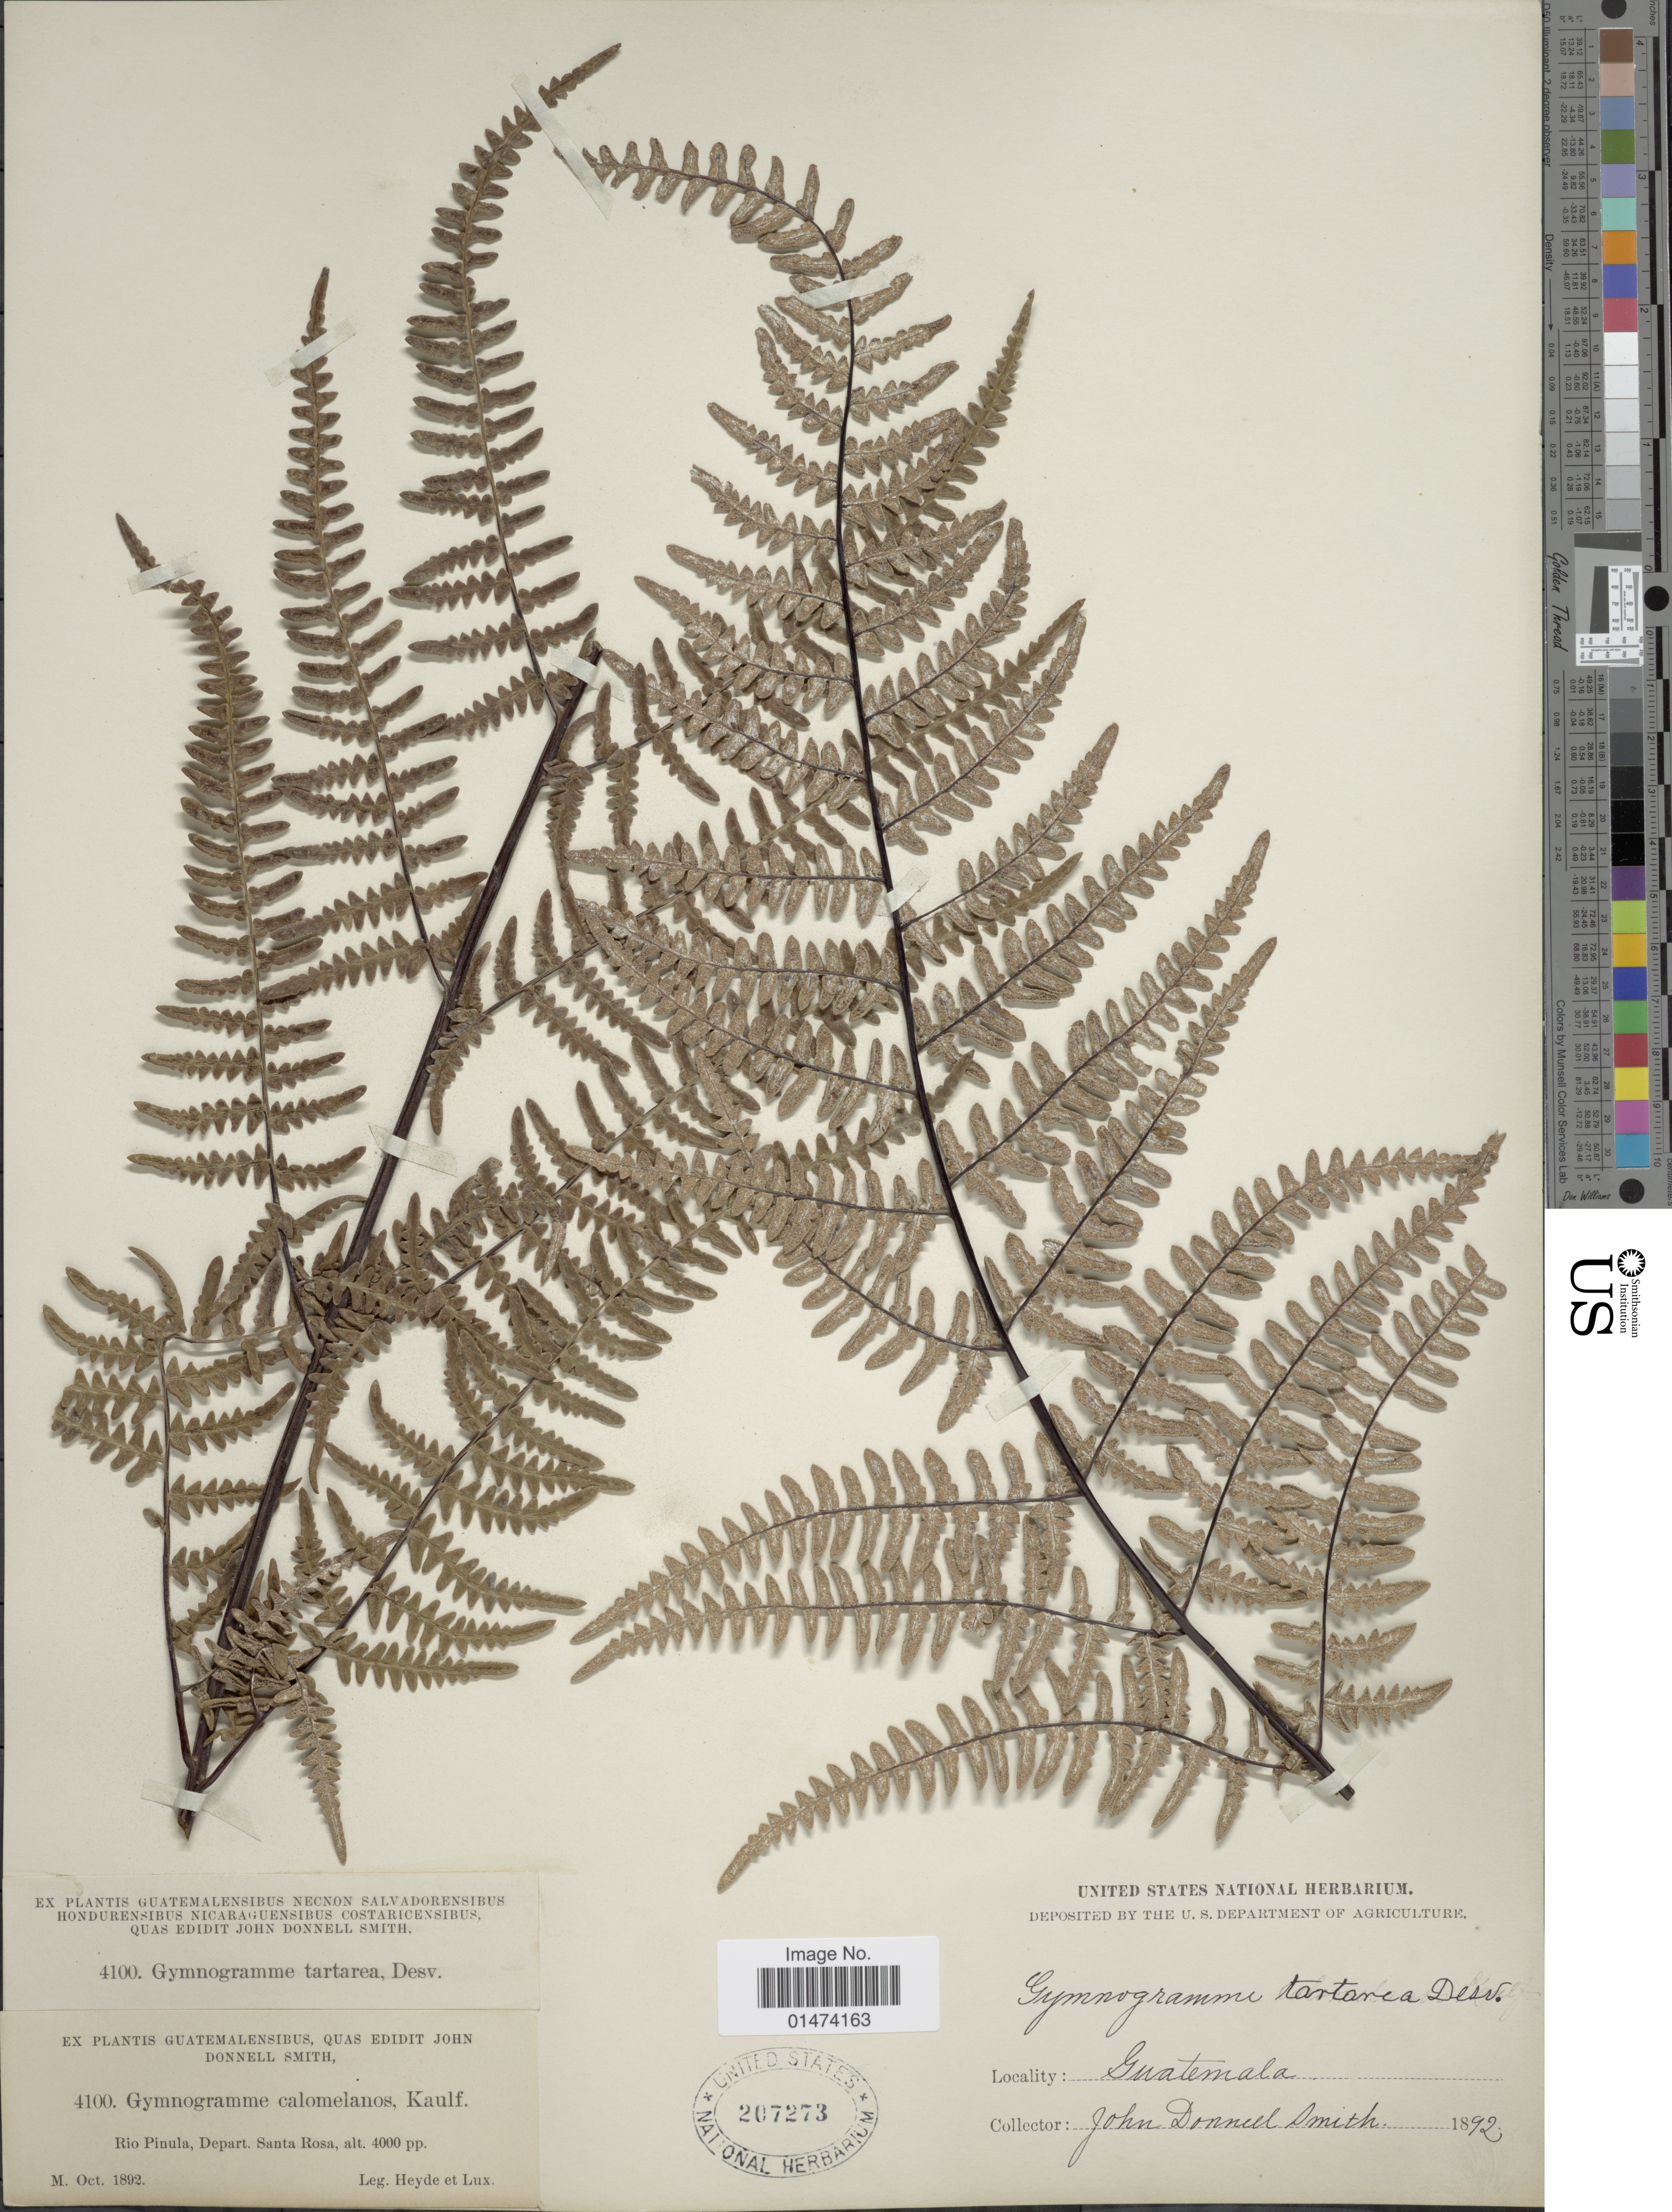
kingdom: Plantae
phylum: Tracheophyta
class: Polypodiopsida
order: Polypodiales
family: Pteridaceae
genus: Pityrogramma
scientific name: Pityrogramma tartarea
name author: (Cav.) Maxon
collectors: Heyde & Lux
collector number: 4100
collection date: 1892-10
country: Guatemala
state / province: Santa Rosa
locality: Rio Pinula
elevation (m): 1219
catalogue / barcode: US 207273